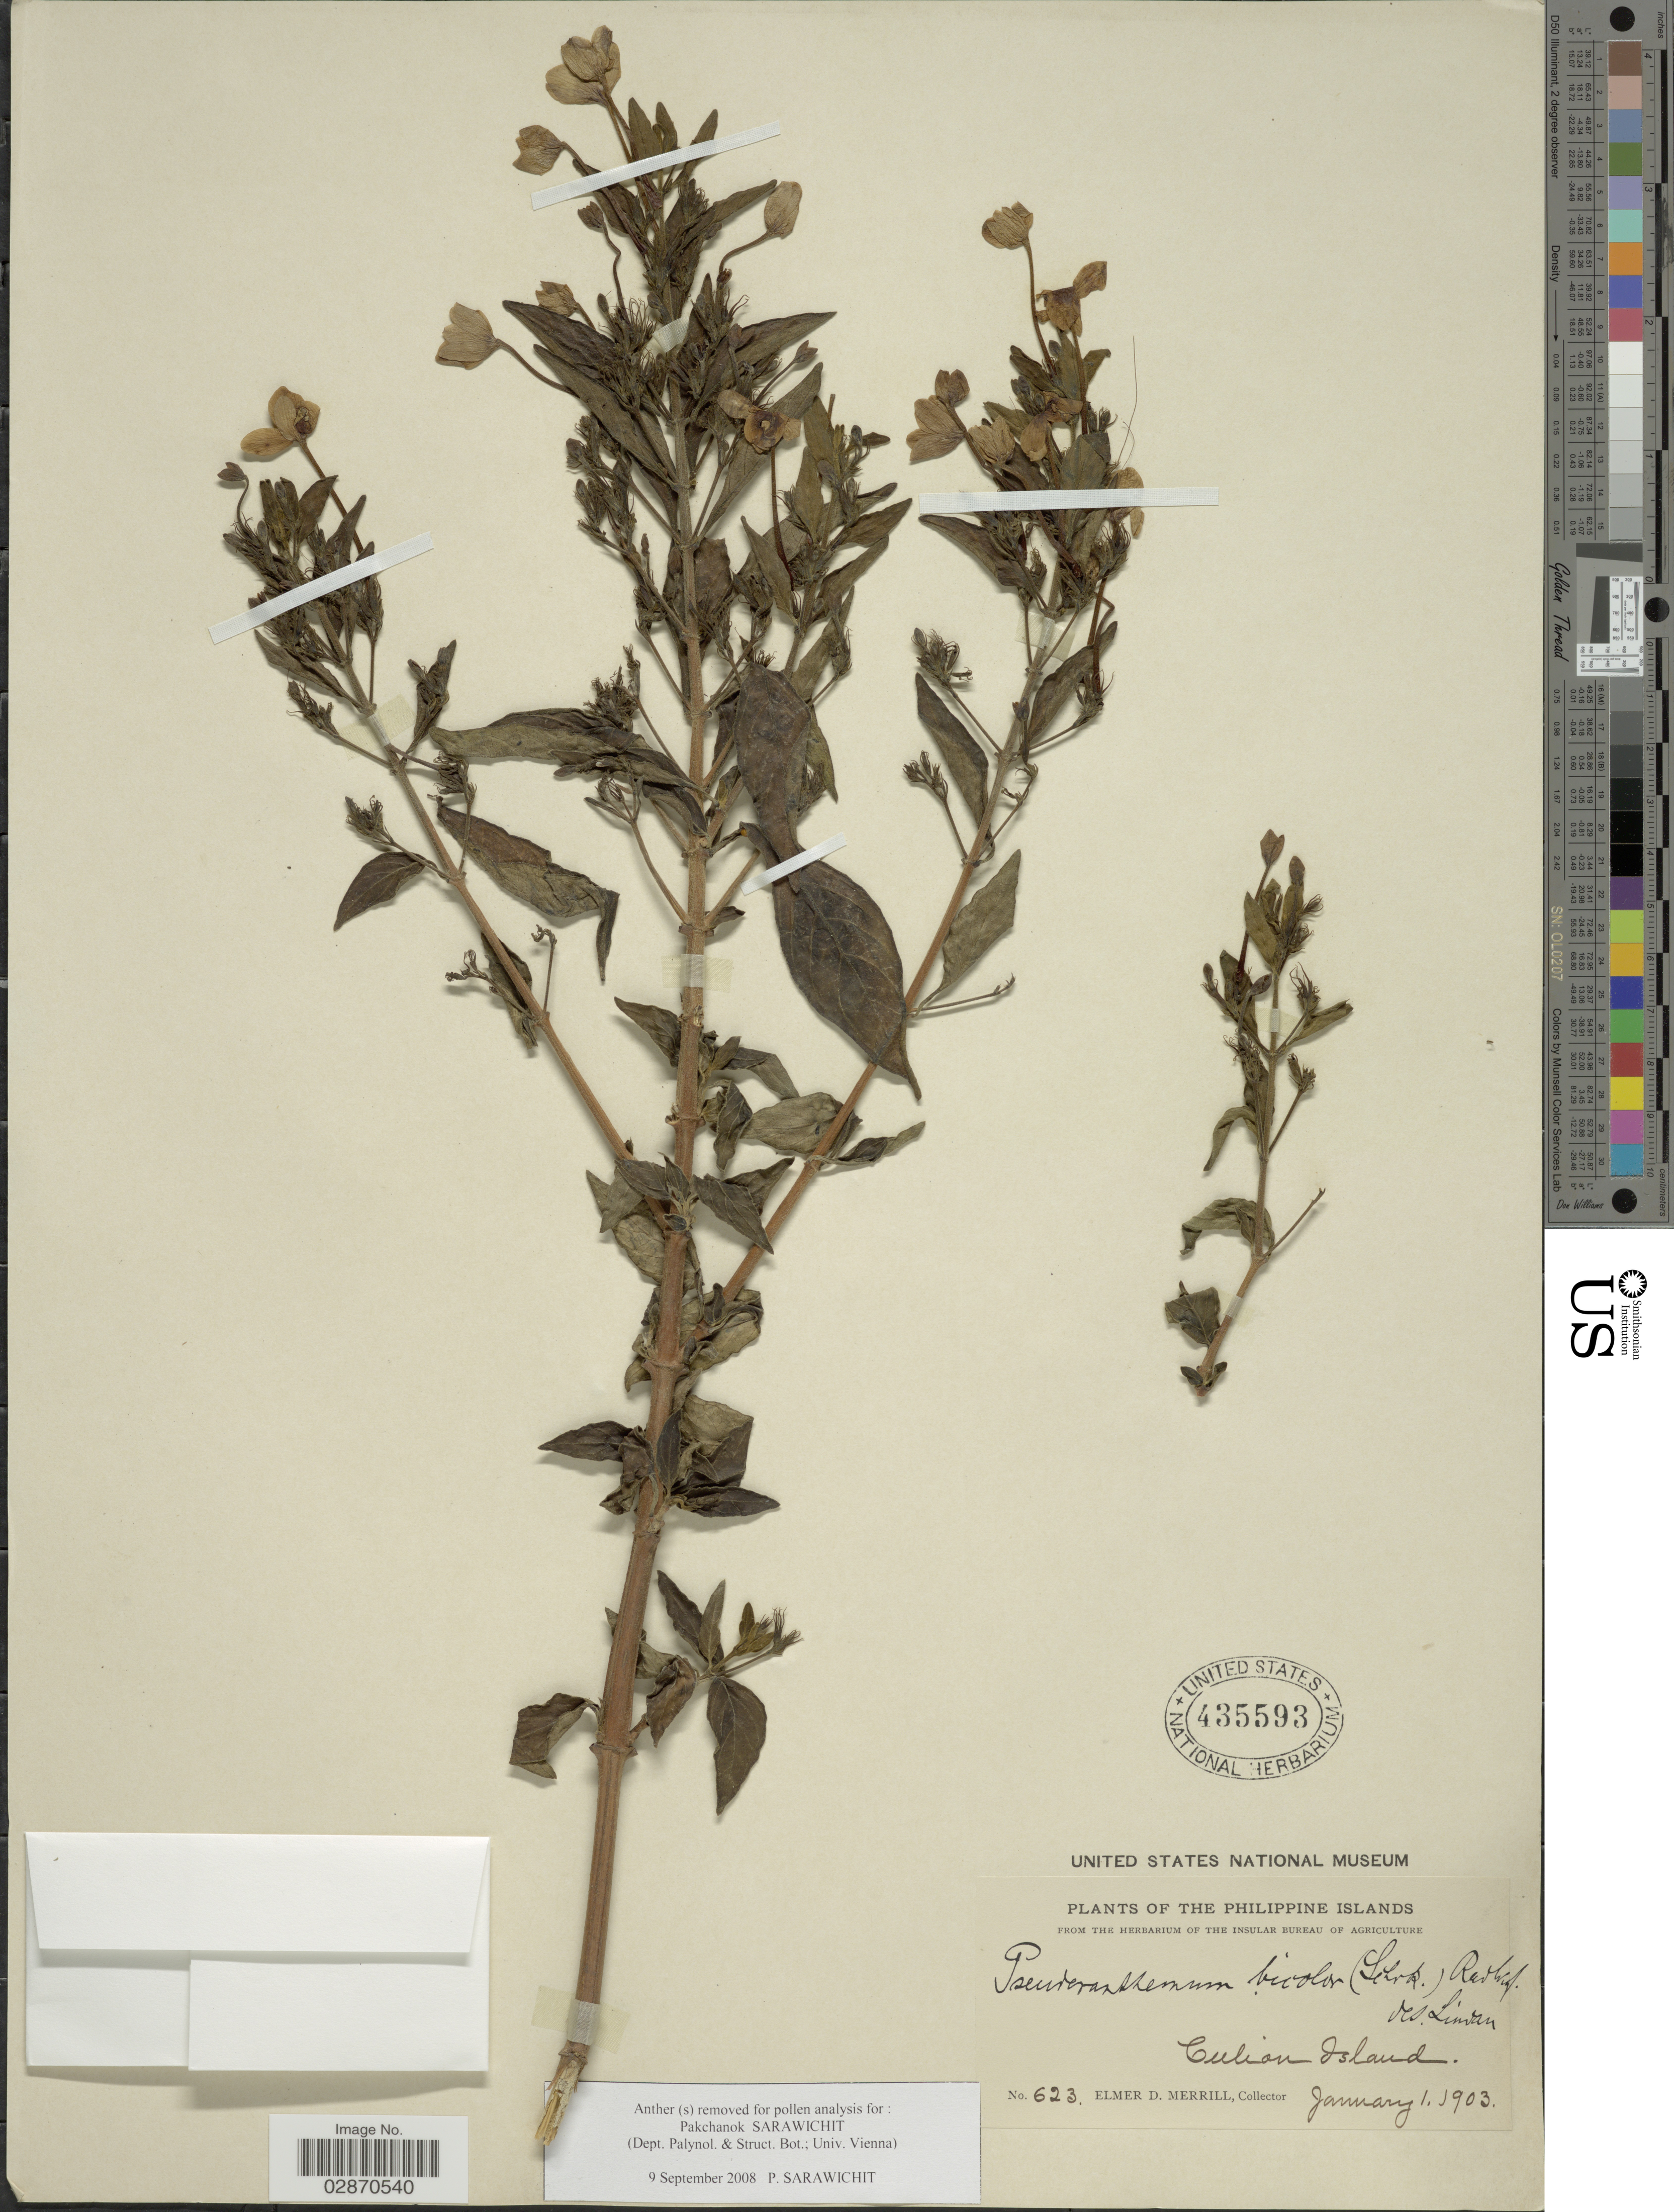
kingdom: Plantae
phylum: Tracheophyta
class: Magnoliopsida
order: Lamiales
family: Acanthaceae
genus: Pseuderanthemum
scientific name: Pseuderanthemum pulchellum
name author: (Andrews) Merr.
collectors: E. D. Merrill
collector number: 623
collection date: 1903-01-01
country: Philippines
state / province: Mimaropa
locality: Culion Island.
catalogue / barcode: US 435593